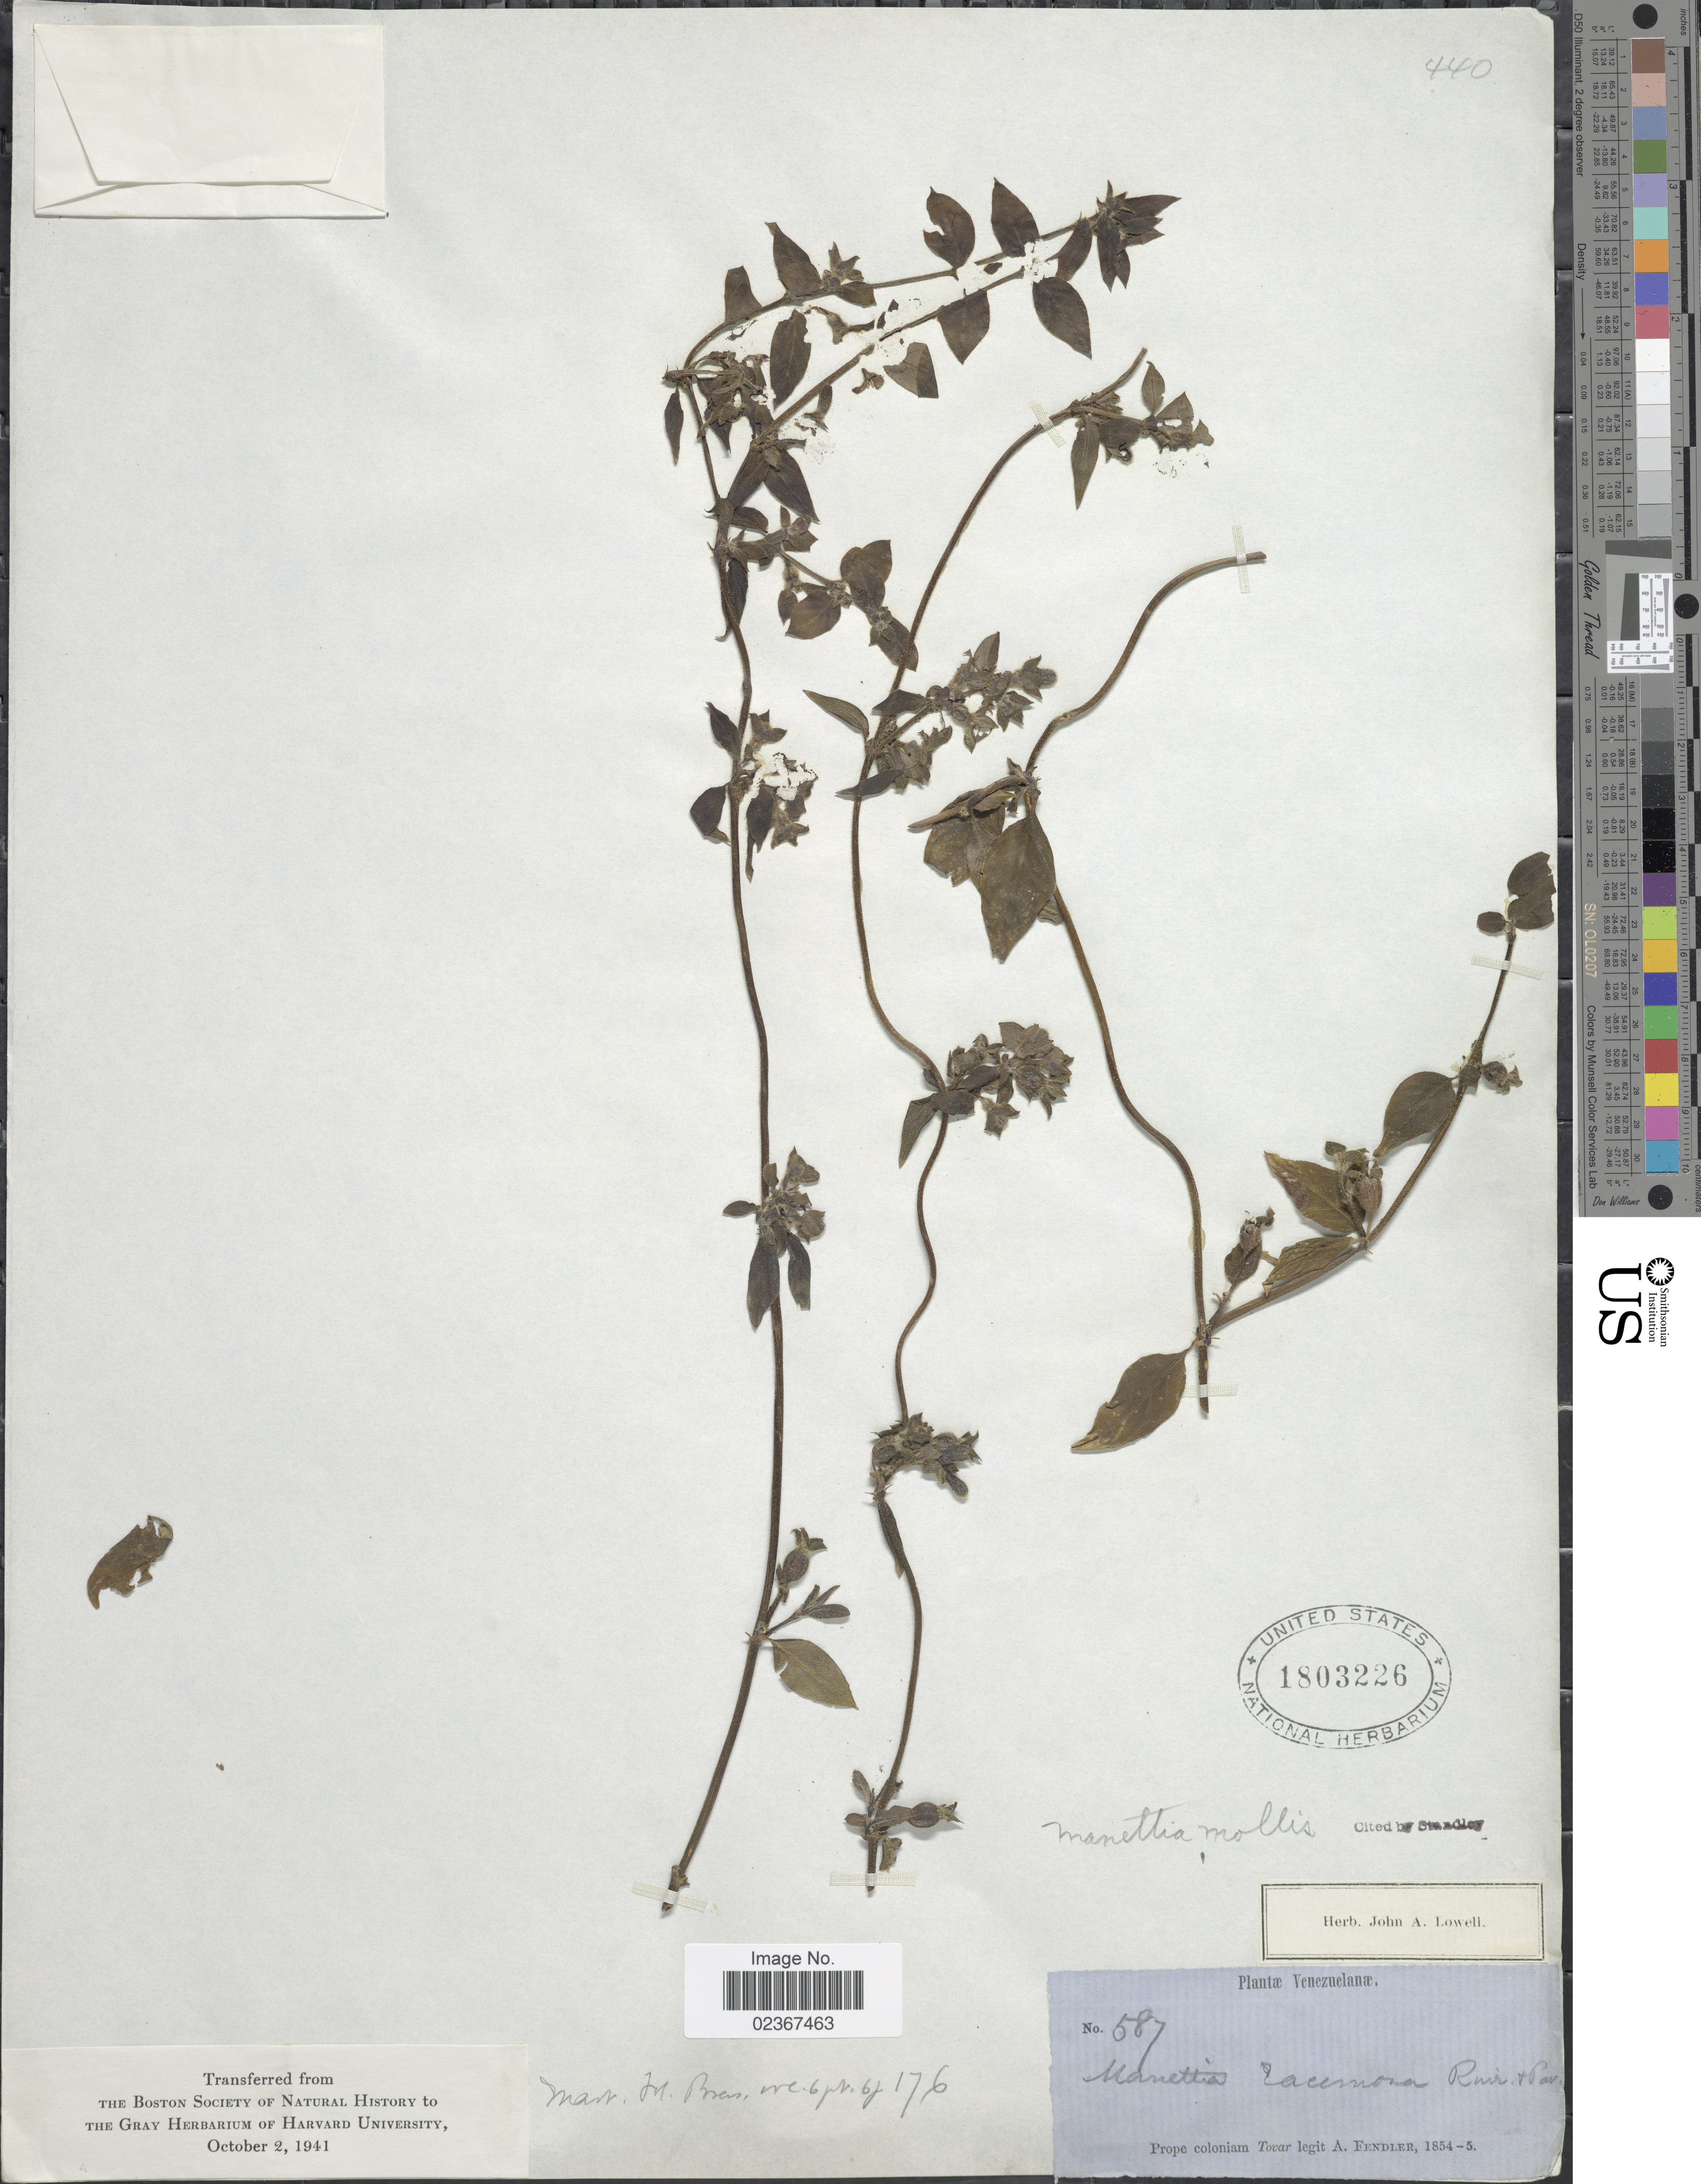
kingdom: Plantae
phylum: Tracheophyta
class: Magnoliopsida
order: Gentianales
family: Rubiaceae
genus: Manettia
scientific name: Manettia mollis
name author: Moritz ex Wernham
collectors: A. Fendler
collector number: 587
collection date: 1854/1855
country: Venezuela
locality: Prope coloniam Tovar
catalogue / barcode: US 1803226